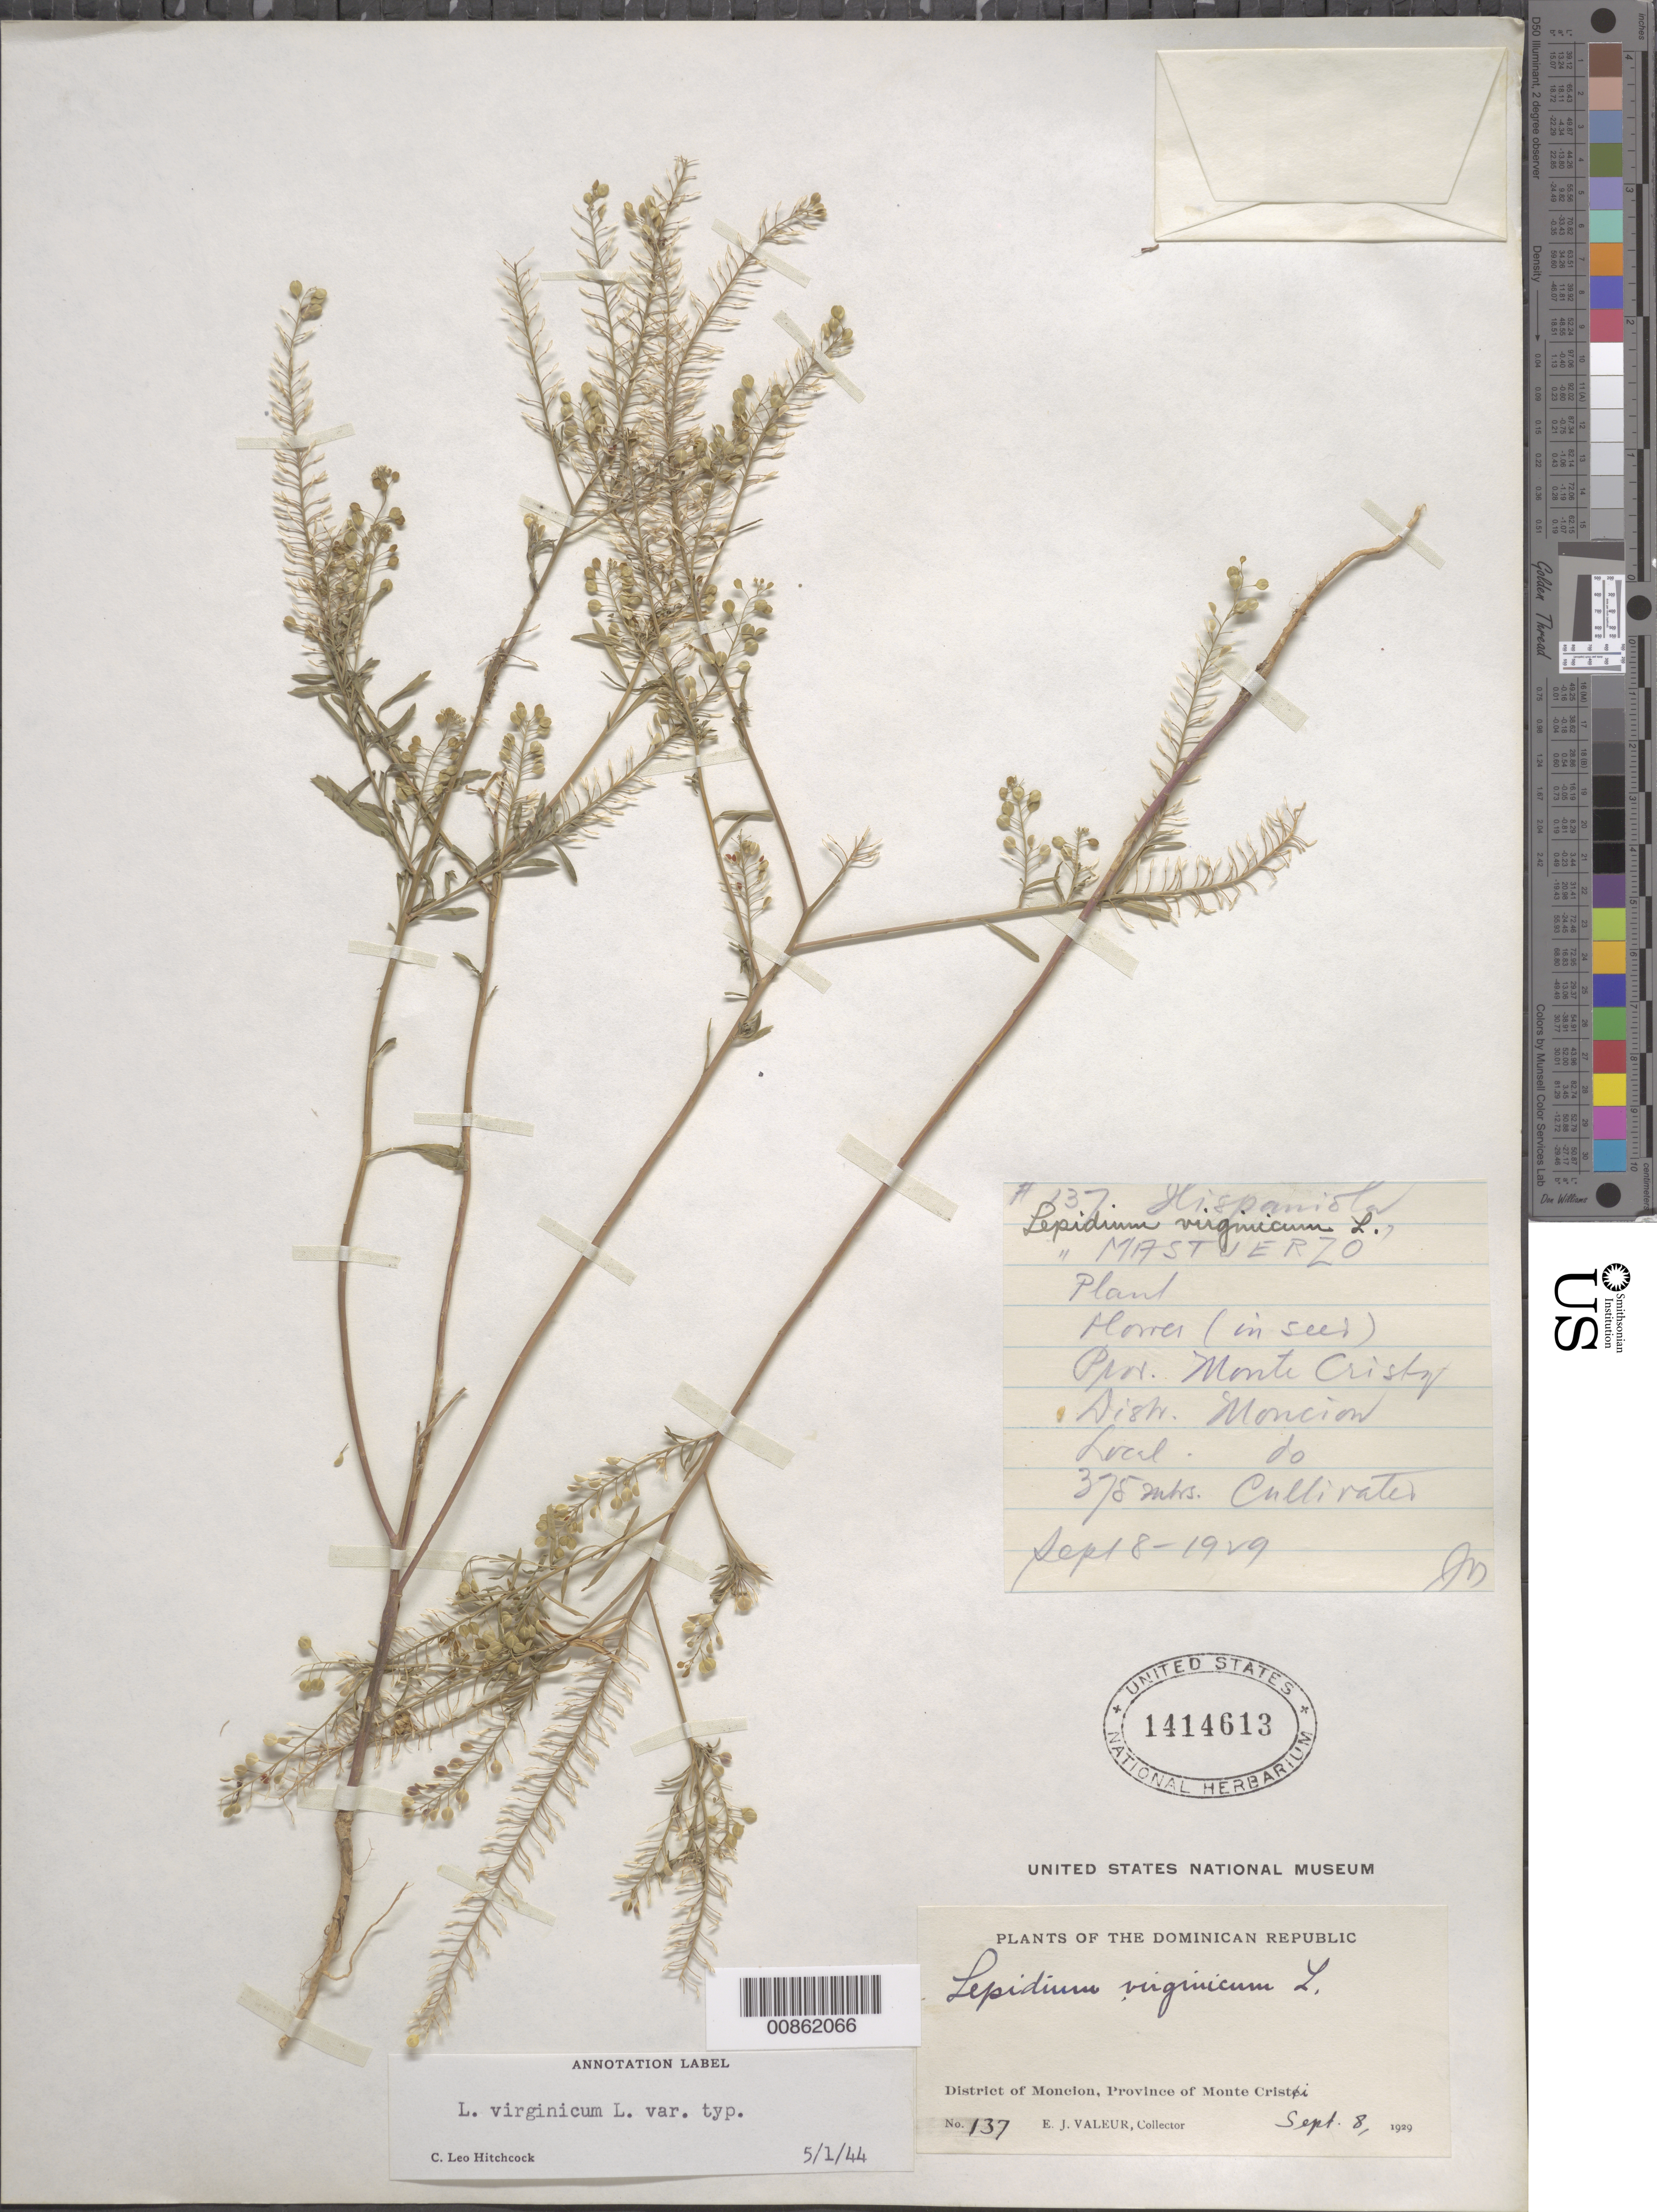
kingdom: Plantae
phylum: Tracheophyta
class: Magnoliopsida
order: Brassicales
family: Brassicaceae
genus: Lepidium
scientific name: Lepidium virginicum var. virginicum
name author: L.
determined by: Hitchcock, C. L.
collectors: E. Valeur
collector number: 137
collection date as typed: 08 Sep 1929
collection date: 1929-09-08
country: Dominican Republic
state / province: Monte Cristi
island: Hispaniola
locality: District of Monción.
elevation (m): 375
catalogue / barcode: US 1414613